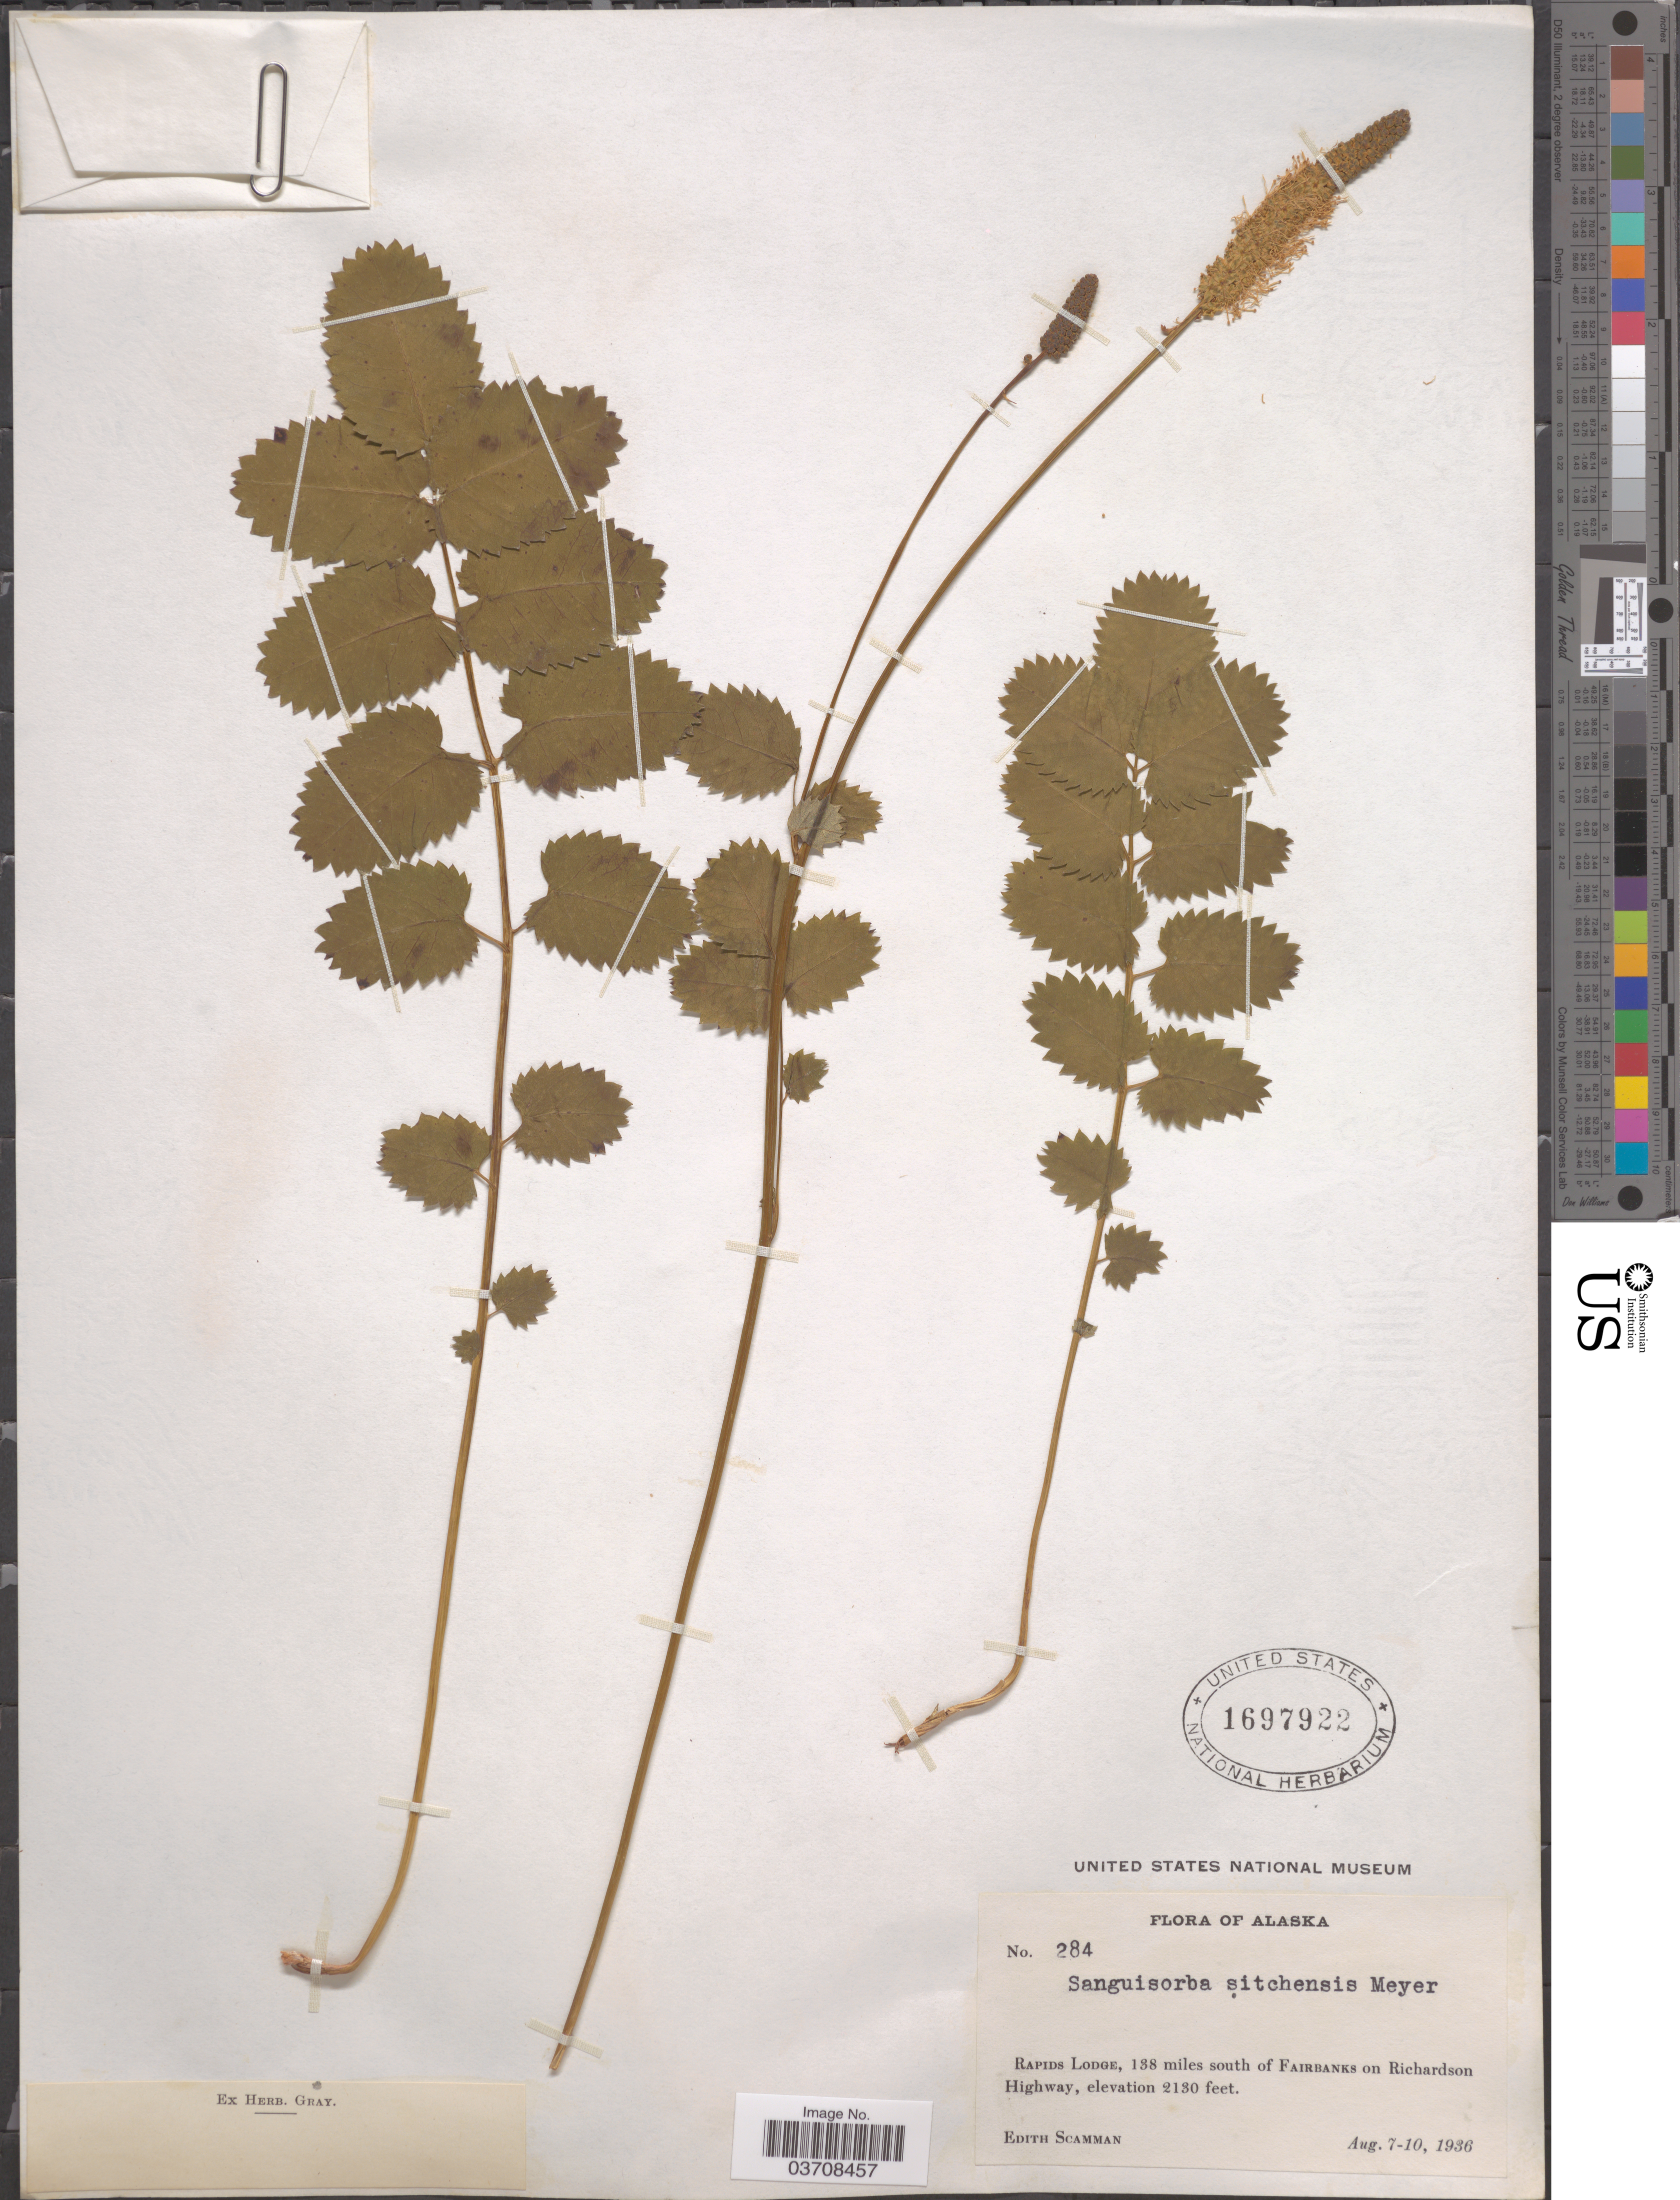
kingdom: Plantae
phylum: Tracheophyta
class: Magnoliopsida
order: Rosales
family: Rosaceae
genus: Sanguisorba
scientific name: Sanguisorba stipulata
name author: Raf.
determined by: Strong, Mark T., (BOT), Smithsonian Institution - National Museum of Natural History (UNITED STATES)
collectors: E. Scamman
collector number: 284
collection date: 1936-08-07/1936-08-10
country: United States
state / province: Alaska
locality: Rapids Lodge, 138 miles south of Fairbanks on Richardson Highway.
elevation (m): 649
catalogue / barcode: US 1697922